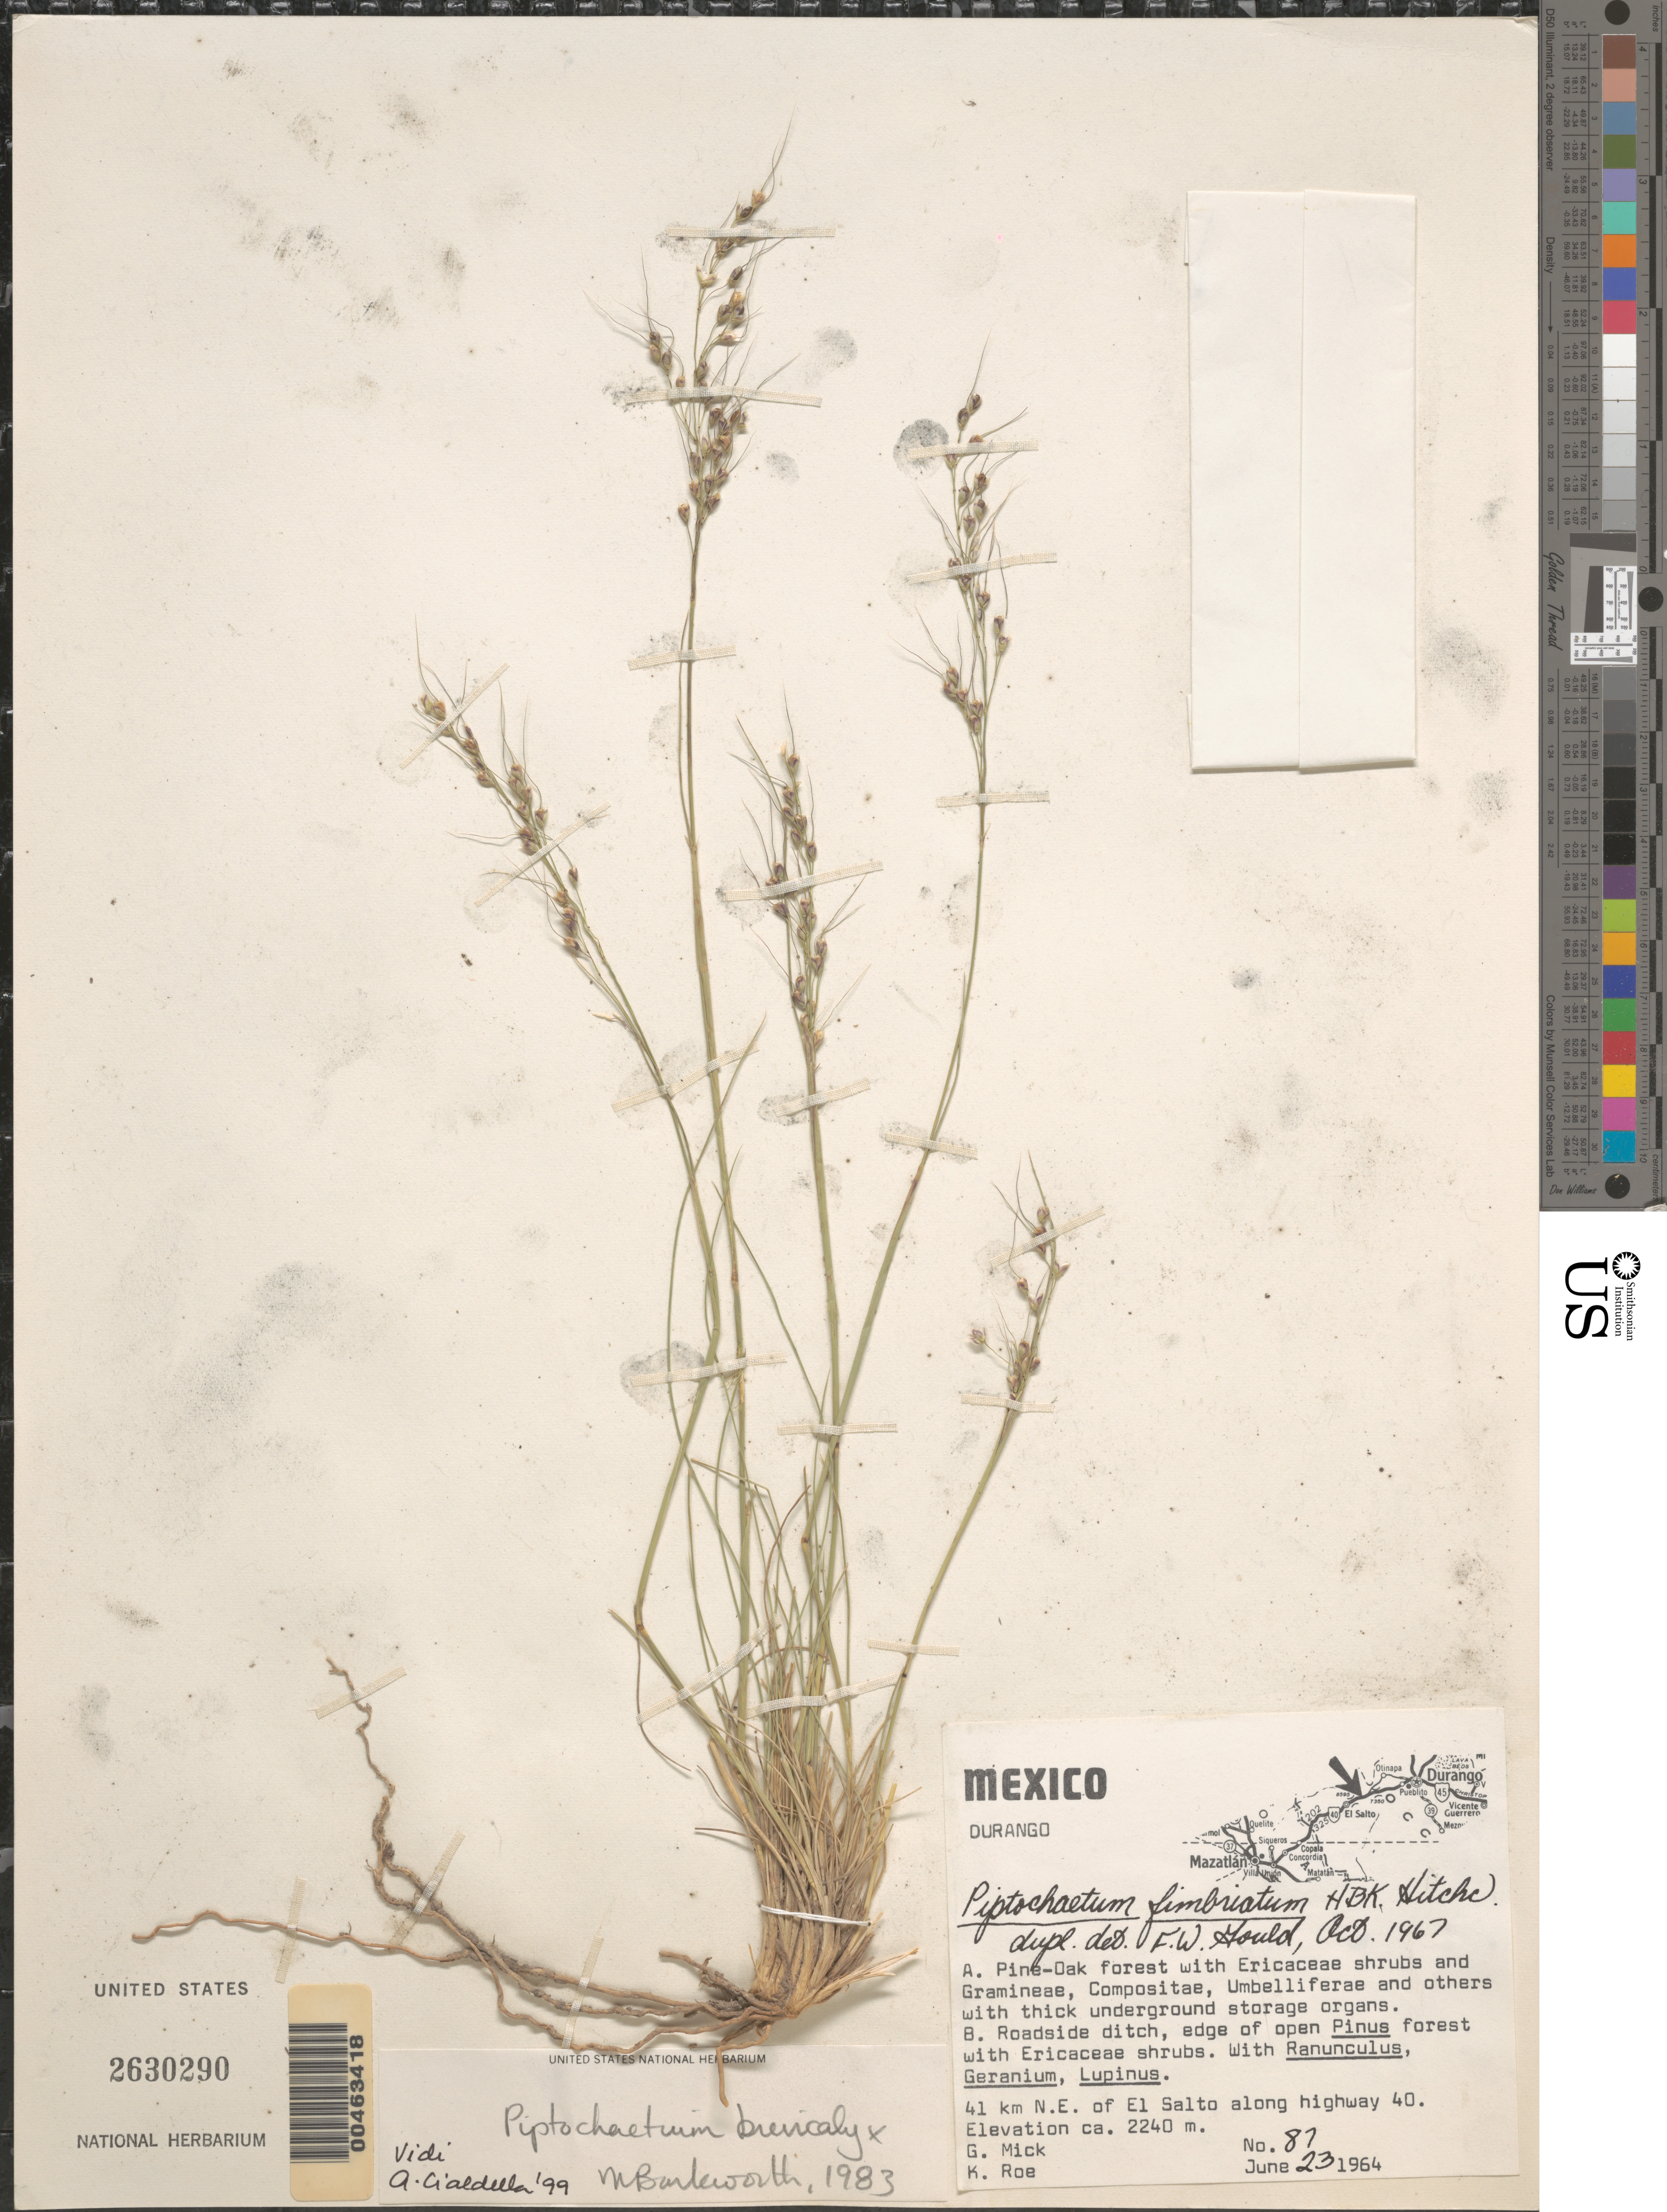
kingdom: Plantae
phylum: Tracheophyta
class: Liliopsida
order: Poales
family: Poaceae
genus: Piptochaetium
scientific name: Piptochaetium brevicalyx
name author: (E. Fourn.)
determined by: Barkworth, M. E.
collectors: G. Mick & K. E. Roe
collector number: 87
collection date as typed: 23 Jun 1964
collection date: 1964-06-23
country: Mexico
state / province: Durango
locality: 41 km NE of El Salto along hwy 40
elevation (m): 2240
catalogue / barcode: US 2630290